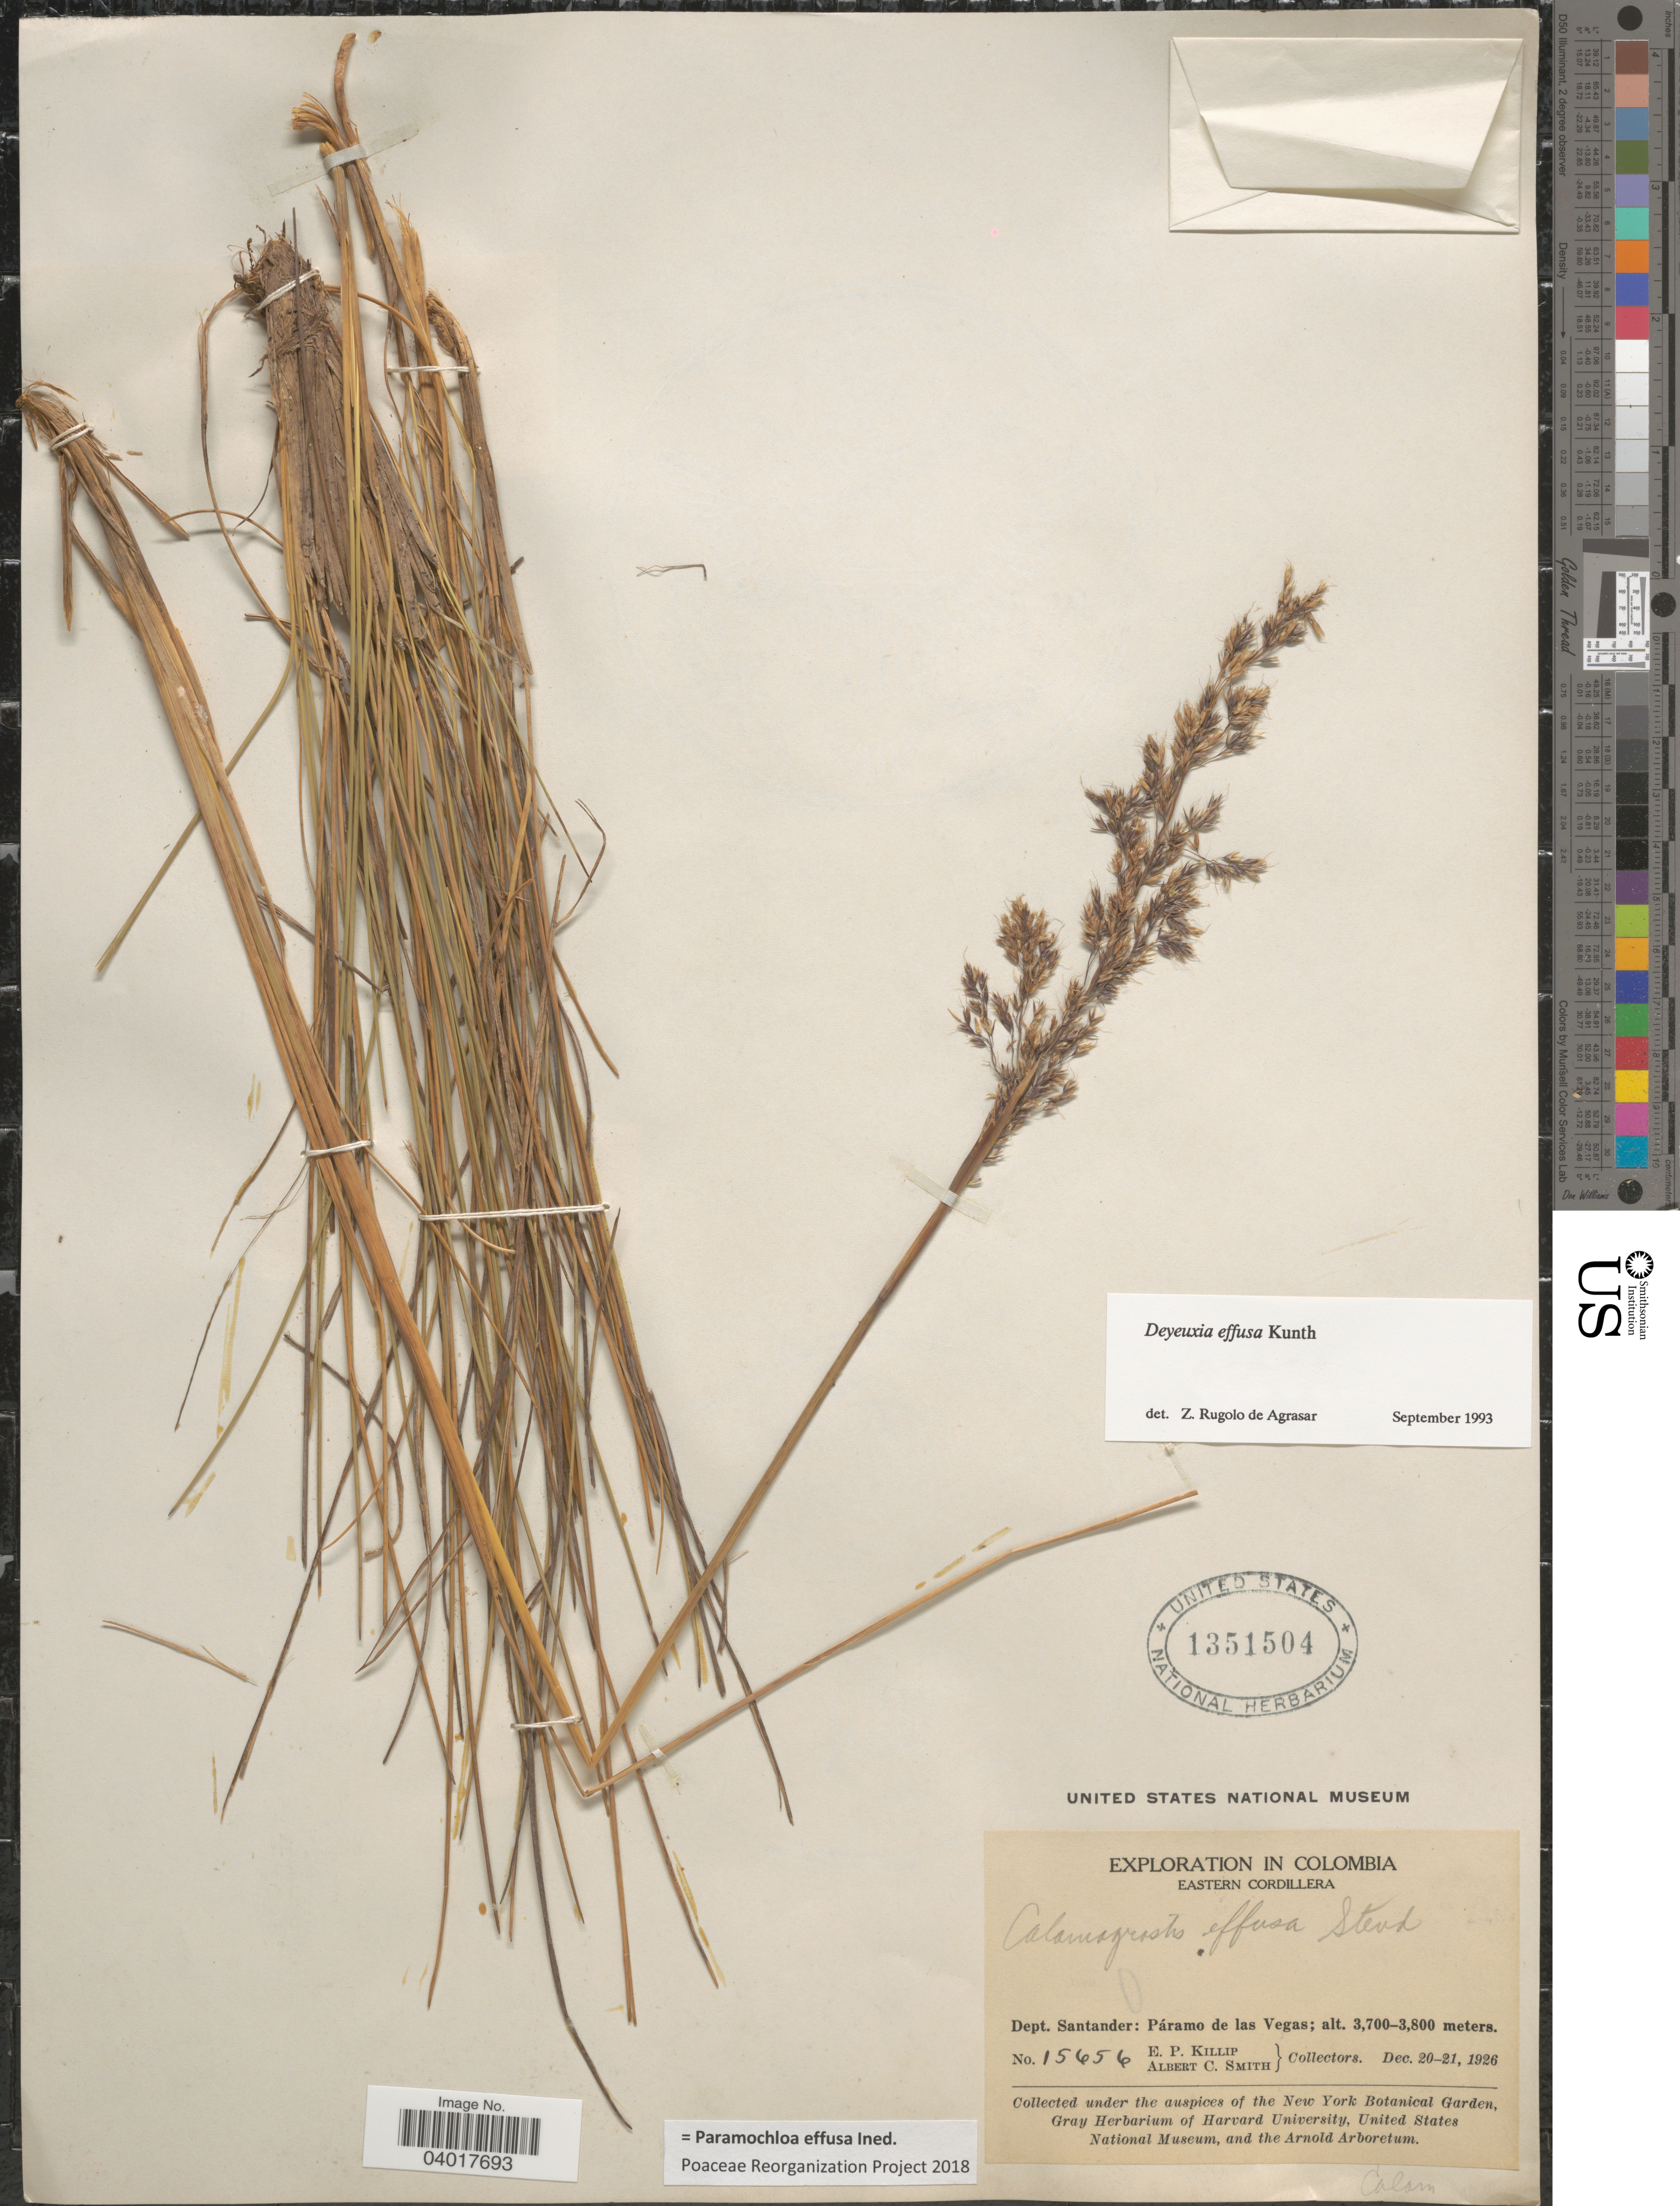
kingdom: Plantae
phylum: Tracheophyta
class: Liliopsida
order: Poales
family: Poaceae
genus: Paramochloa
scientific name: Paramochloa effusa ined.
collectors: E. P. Killip & A. C. Smith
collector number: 15656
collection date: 1926-12-20/1926-12-21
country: Colombia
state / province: Santander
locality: Eastern Cordillera. Dept. Santander: Páramo de las Vegas.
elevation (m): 3700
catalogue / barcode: US 1351504